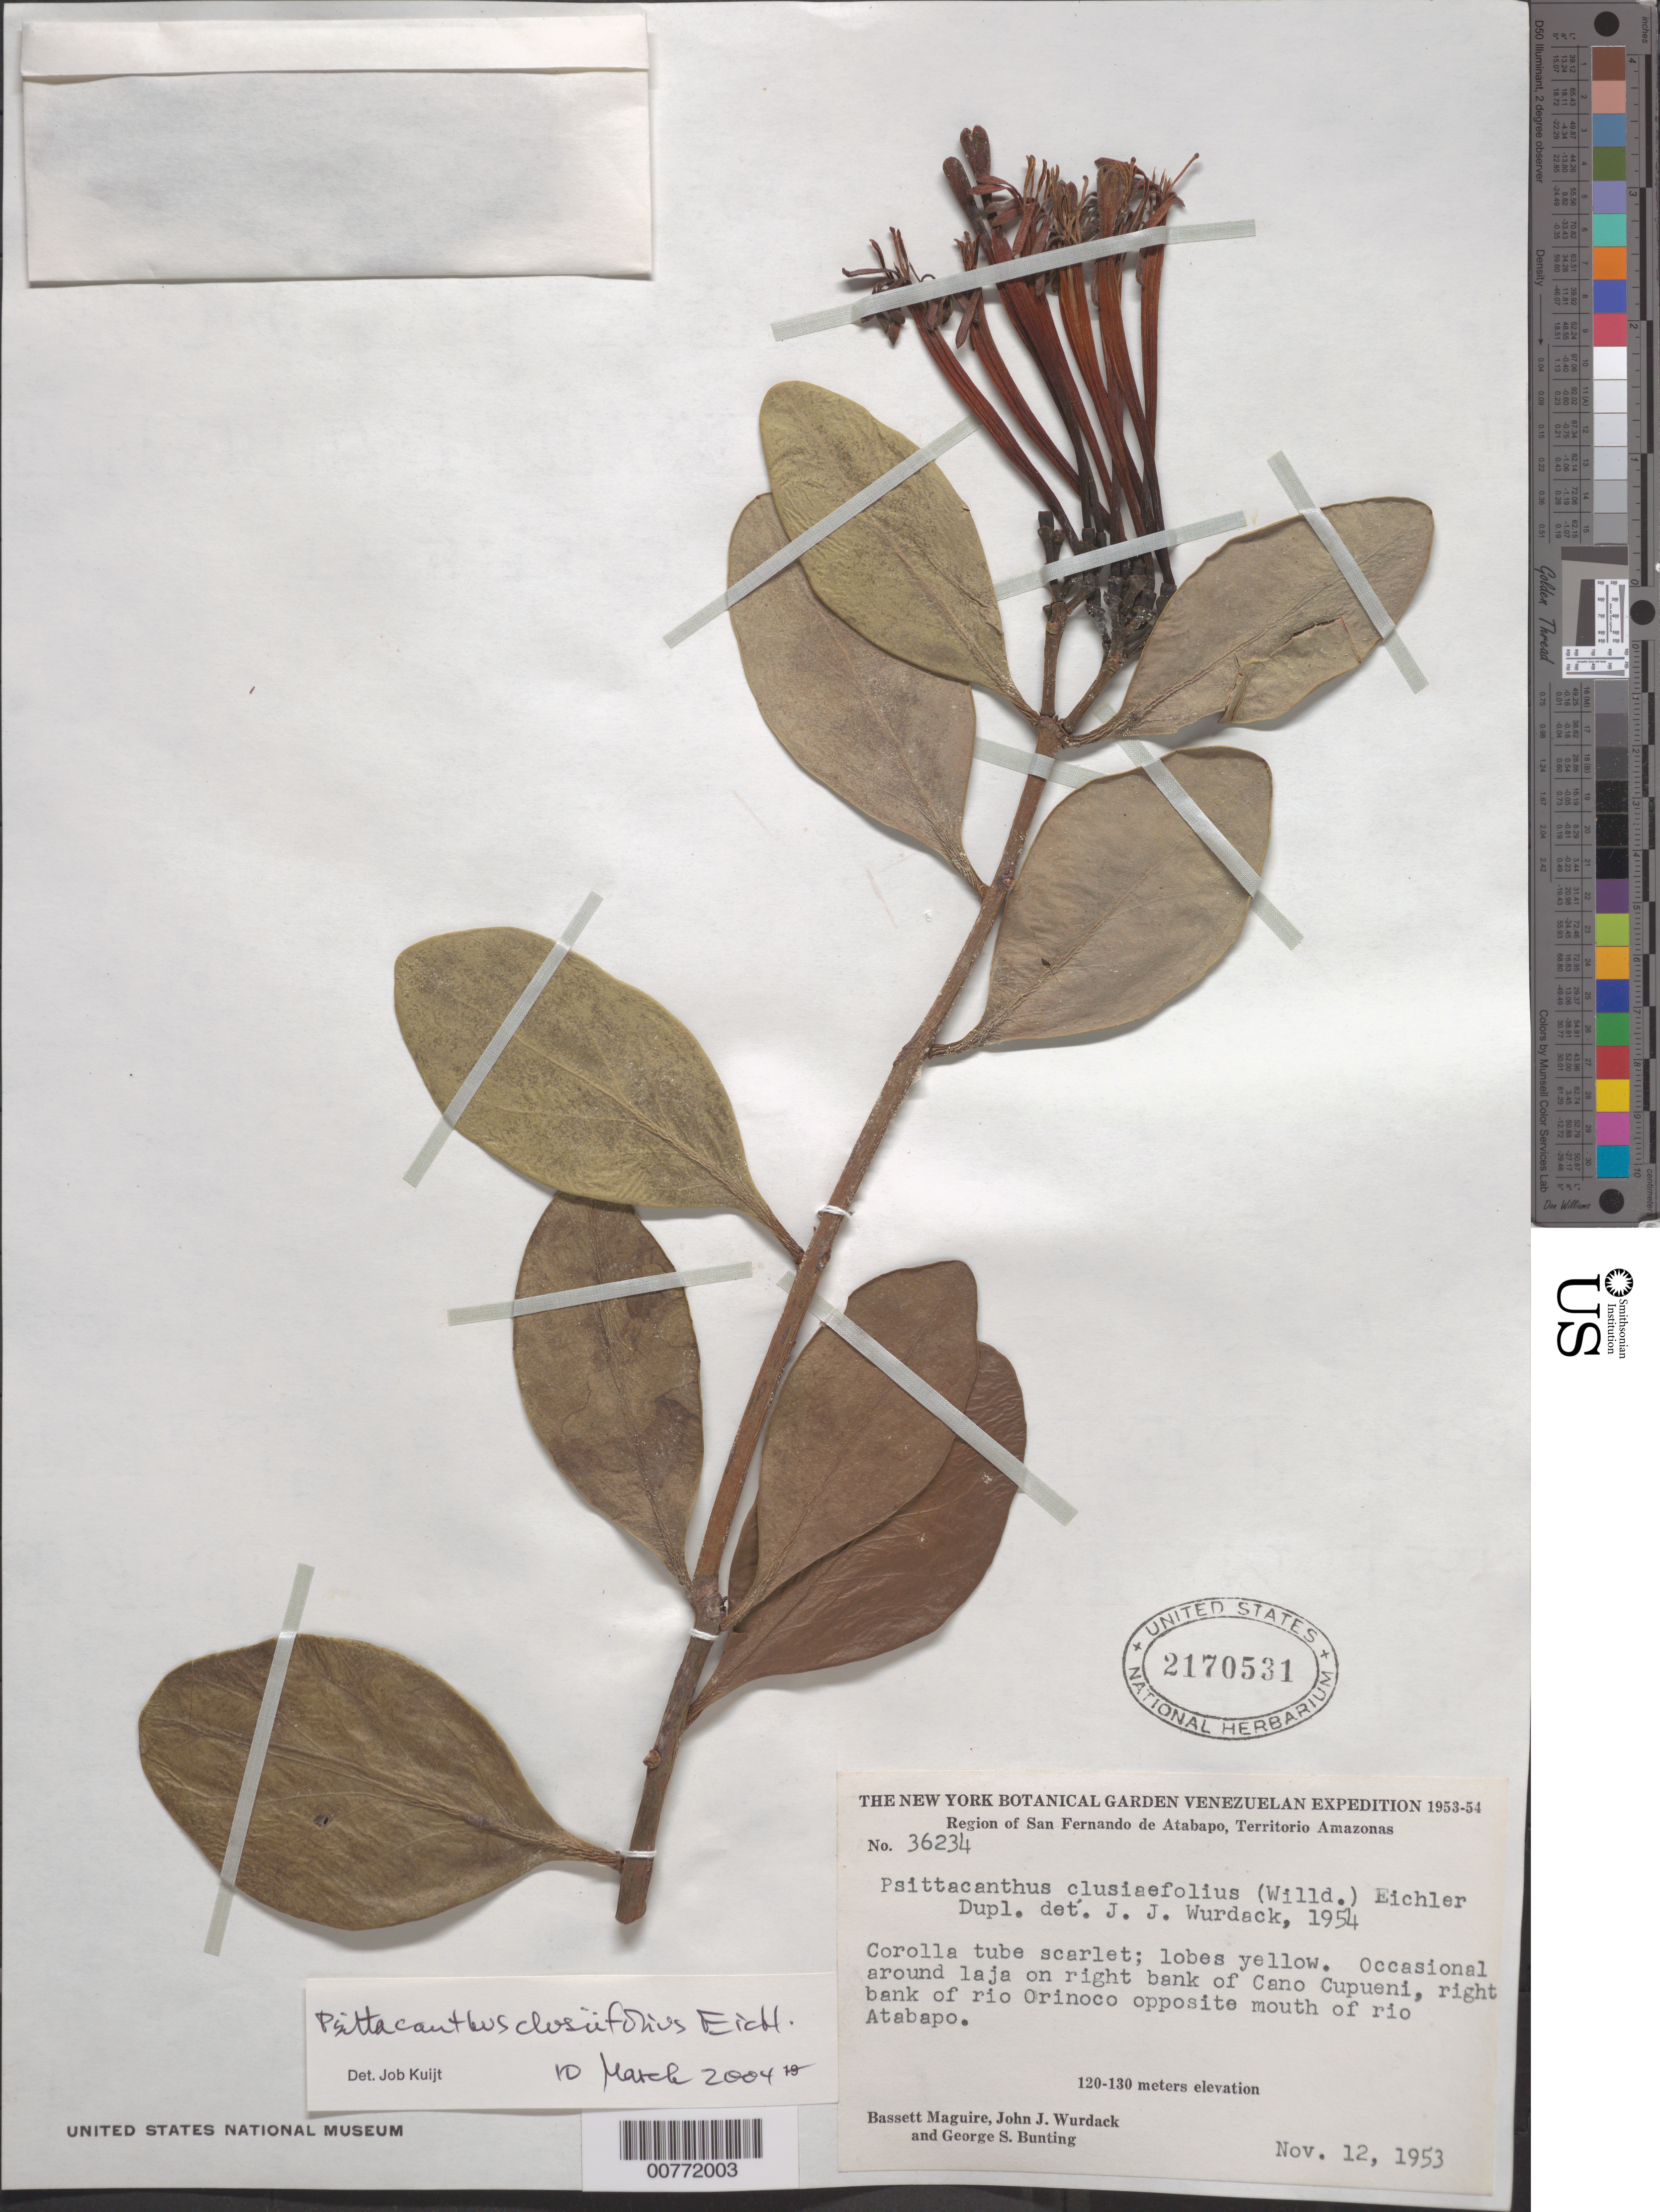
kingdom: Plantae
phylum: Tracheophyta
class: Magnoliopsida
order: Santalales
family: Loranthaceae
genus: Psittacanthus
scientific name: Psittacanthus clusiifolius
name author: Eichler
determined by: Kuijt, Job, (CANADA)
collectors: J. J. Wurdack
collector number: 36234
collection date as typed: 9-Nov-53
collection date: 1953-11-09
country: Venezuela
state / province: Amazonas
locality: San Fernando de Atabapo; right bank of Caño Capueni, right bank of río Orinoco opposite mouth of río Atabapo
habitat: Laja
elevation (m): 120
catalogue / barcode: US 2170531